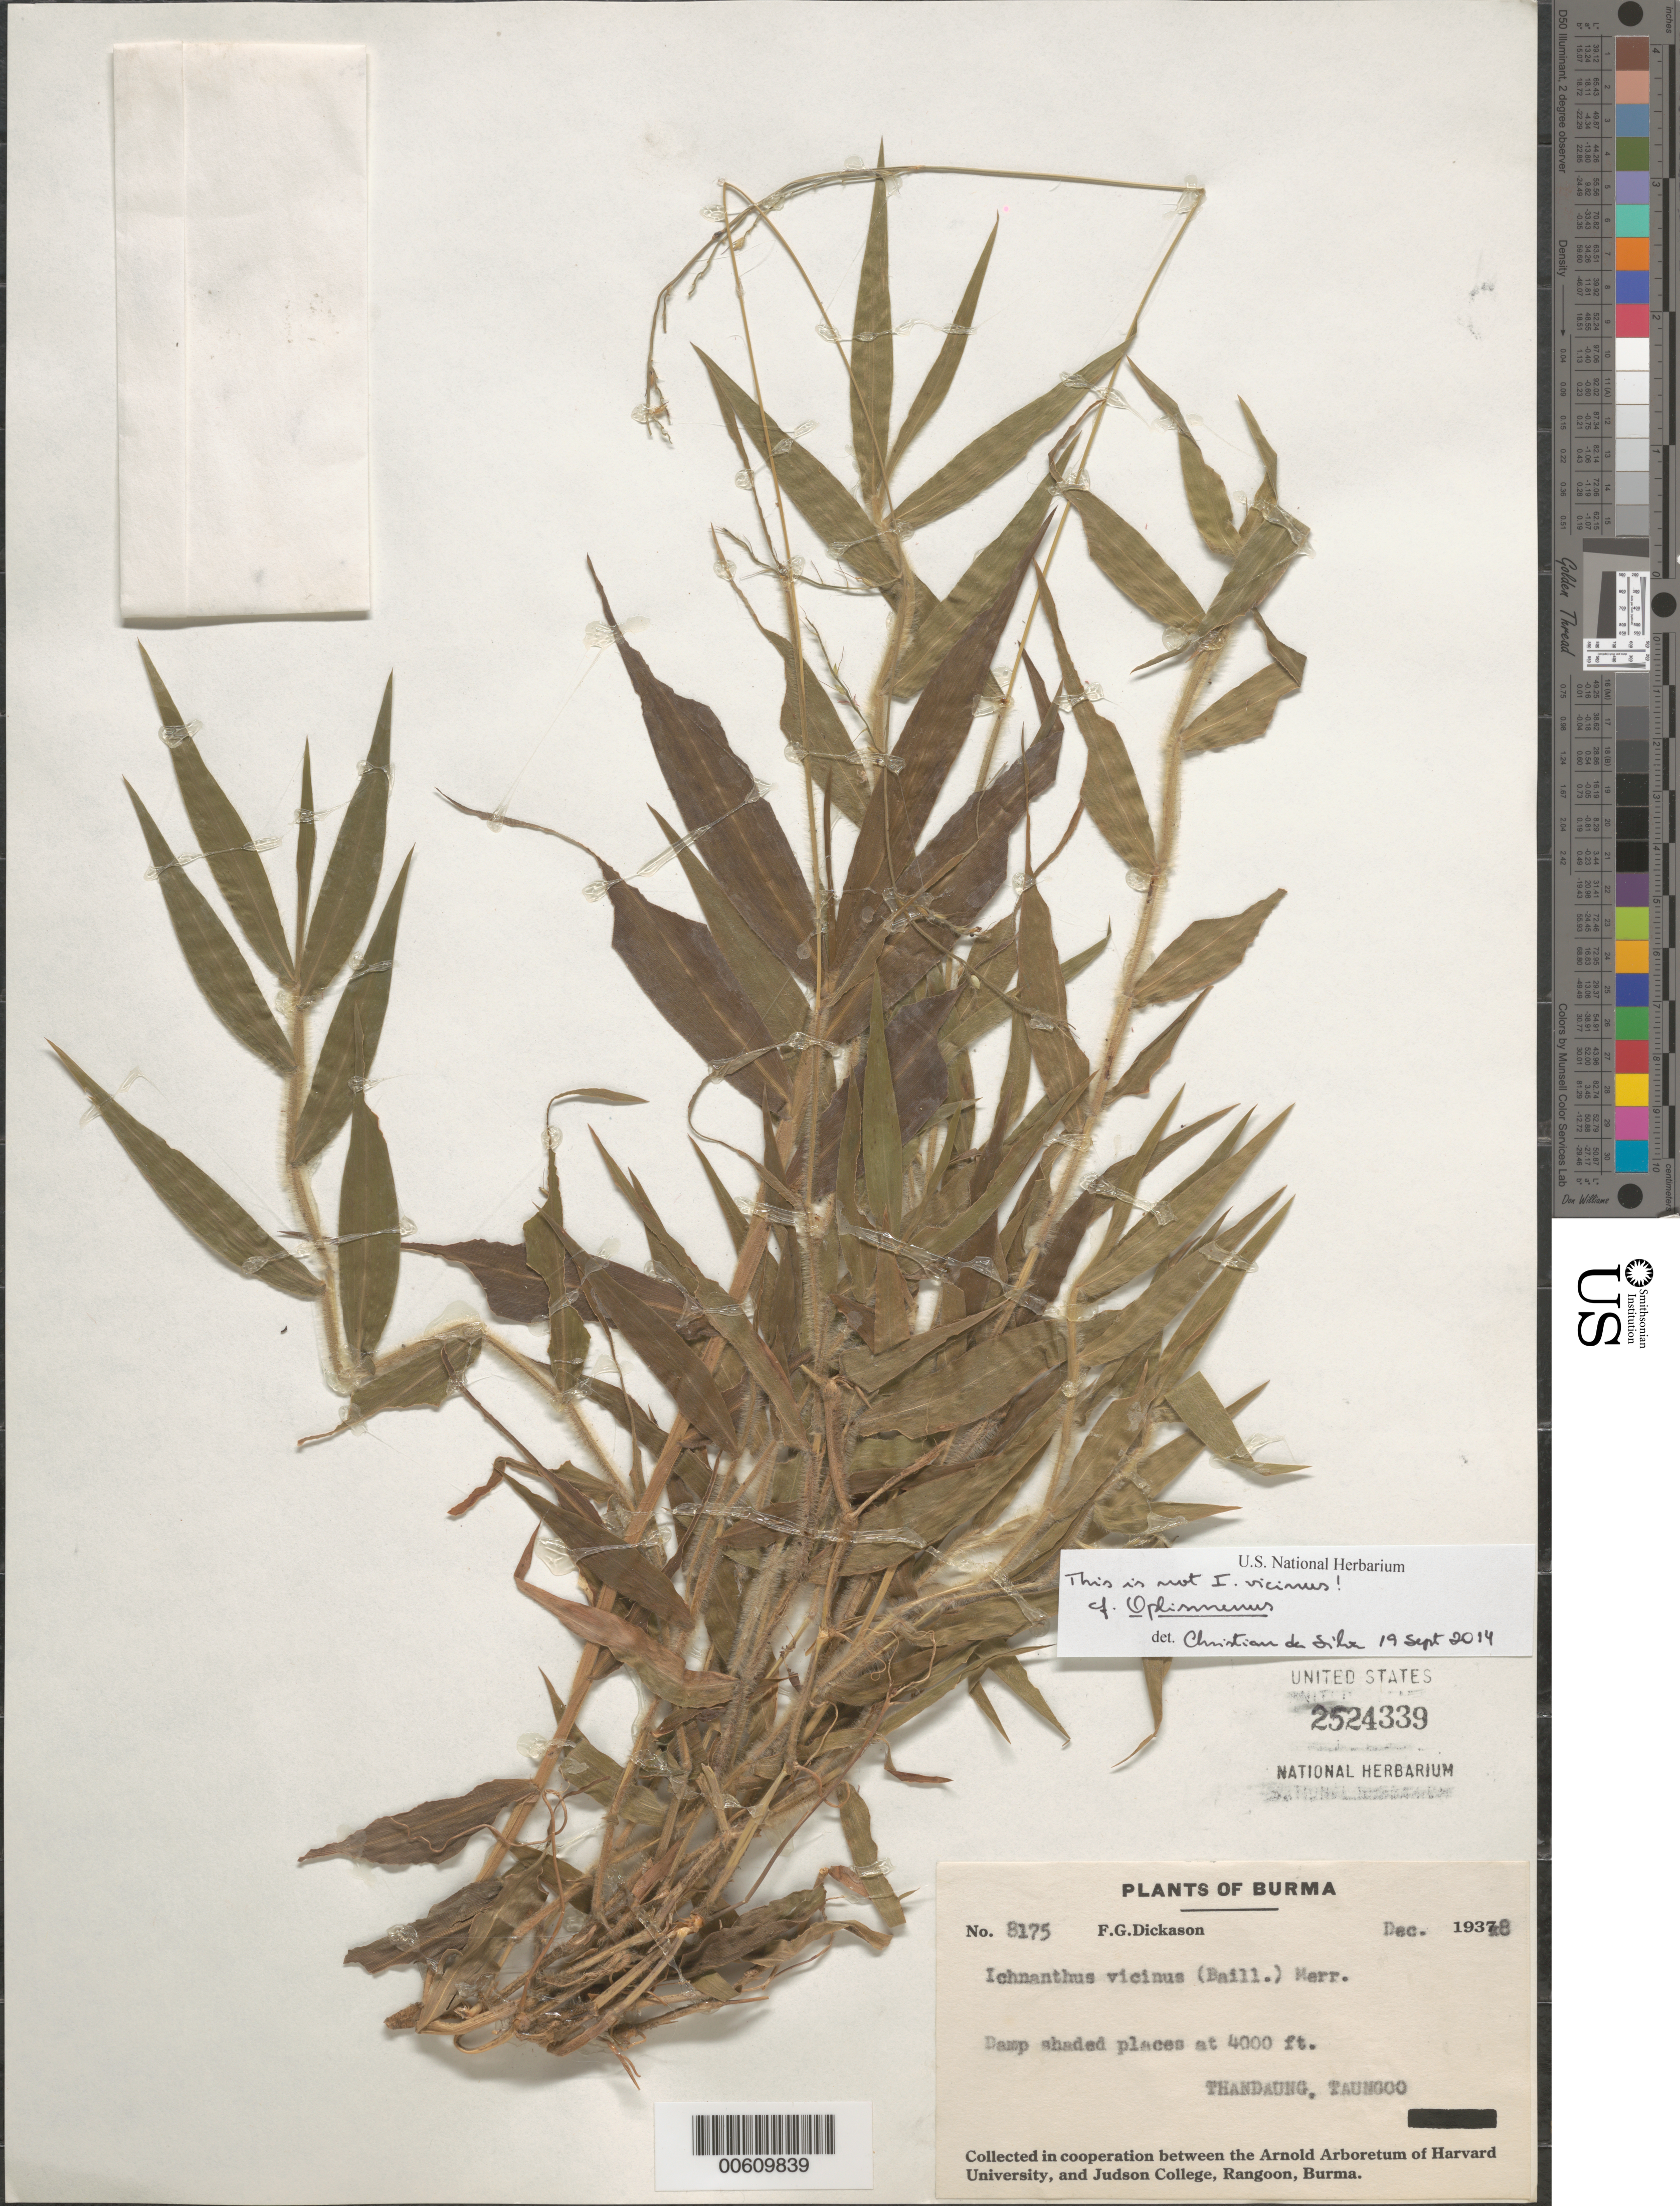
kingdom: Plantae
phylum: Tracheophyta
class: Liliopsida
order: Poales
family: Poaceae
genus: Oplismenus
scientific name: Oplismenus sp.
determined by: da Silva, C.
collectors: F. Dickason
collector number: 8175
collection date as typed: Dec 1938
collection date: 1938-12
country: Myanmar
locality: Thandaung,Taungoo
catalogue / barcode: US 2524339